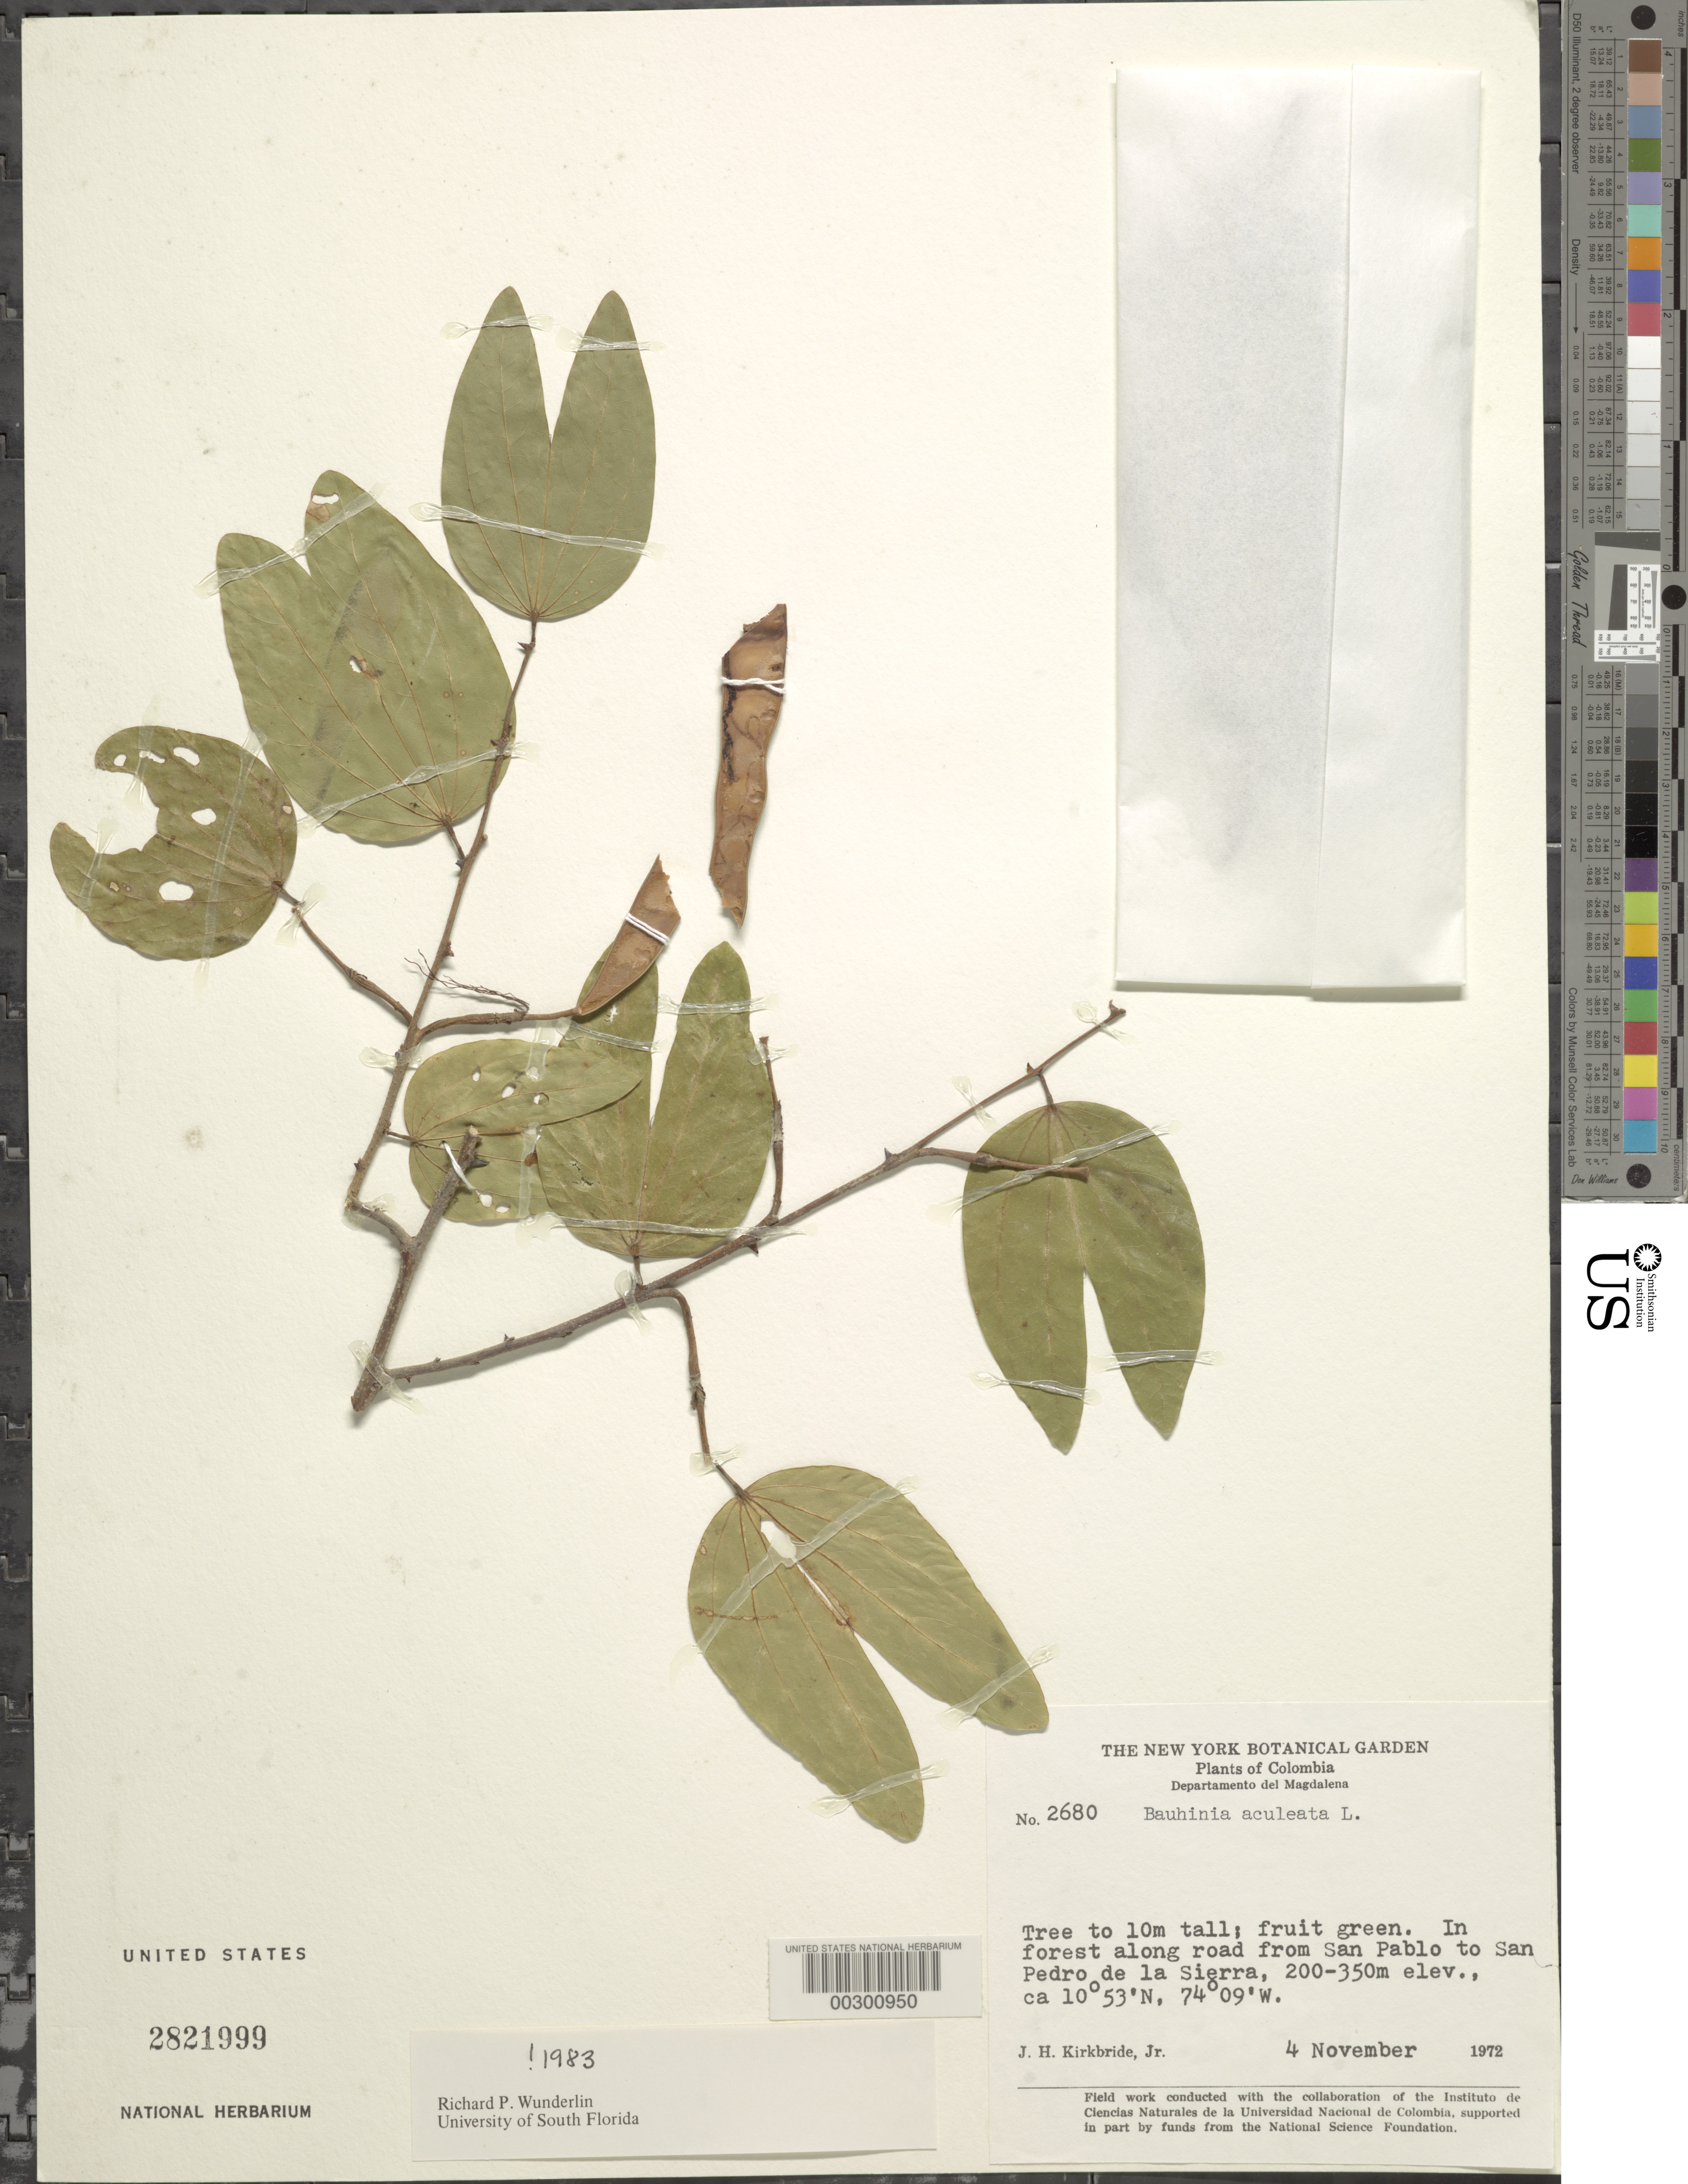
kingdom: Plantae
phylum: Tracheophyta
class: Magnoliopsida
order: Fabales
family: Fabaceae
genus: Bauhinia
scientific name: Bauhinia aculeata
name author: L.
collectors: J. H. Kirkbride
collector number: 2680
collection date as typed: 04 Nov 1972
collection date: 1972-11-04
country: Colombia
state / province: Magdalena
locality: Along road from San Pablo to San Pedro de La Sierra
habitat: In forest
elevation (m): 200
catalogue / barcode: US 2821999